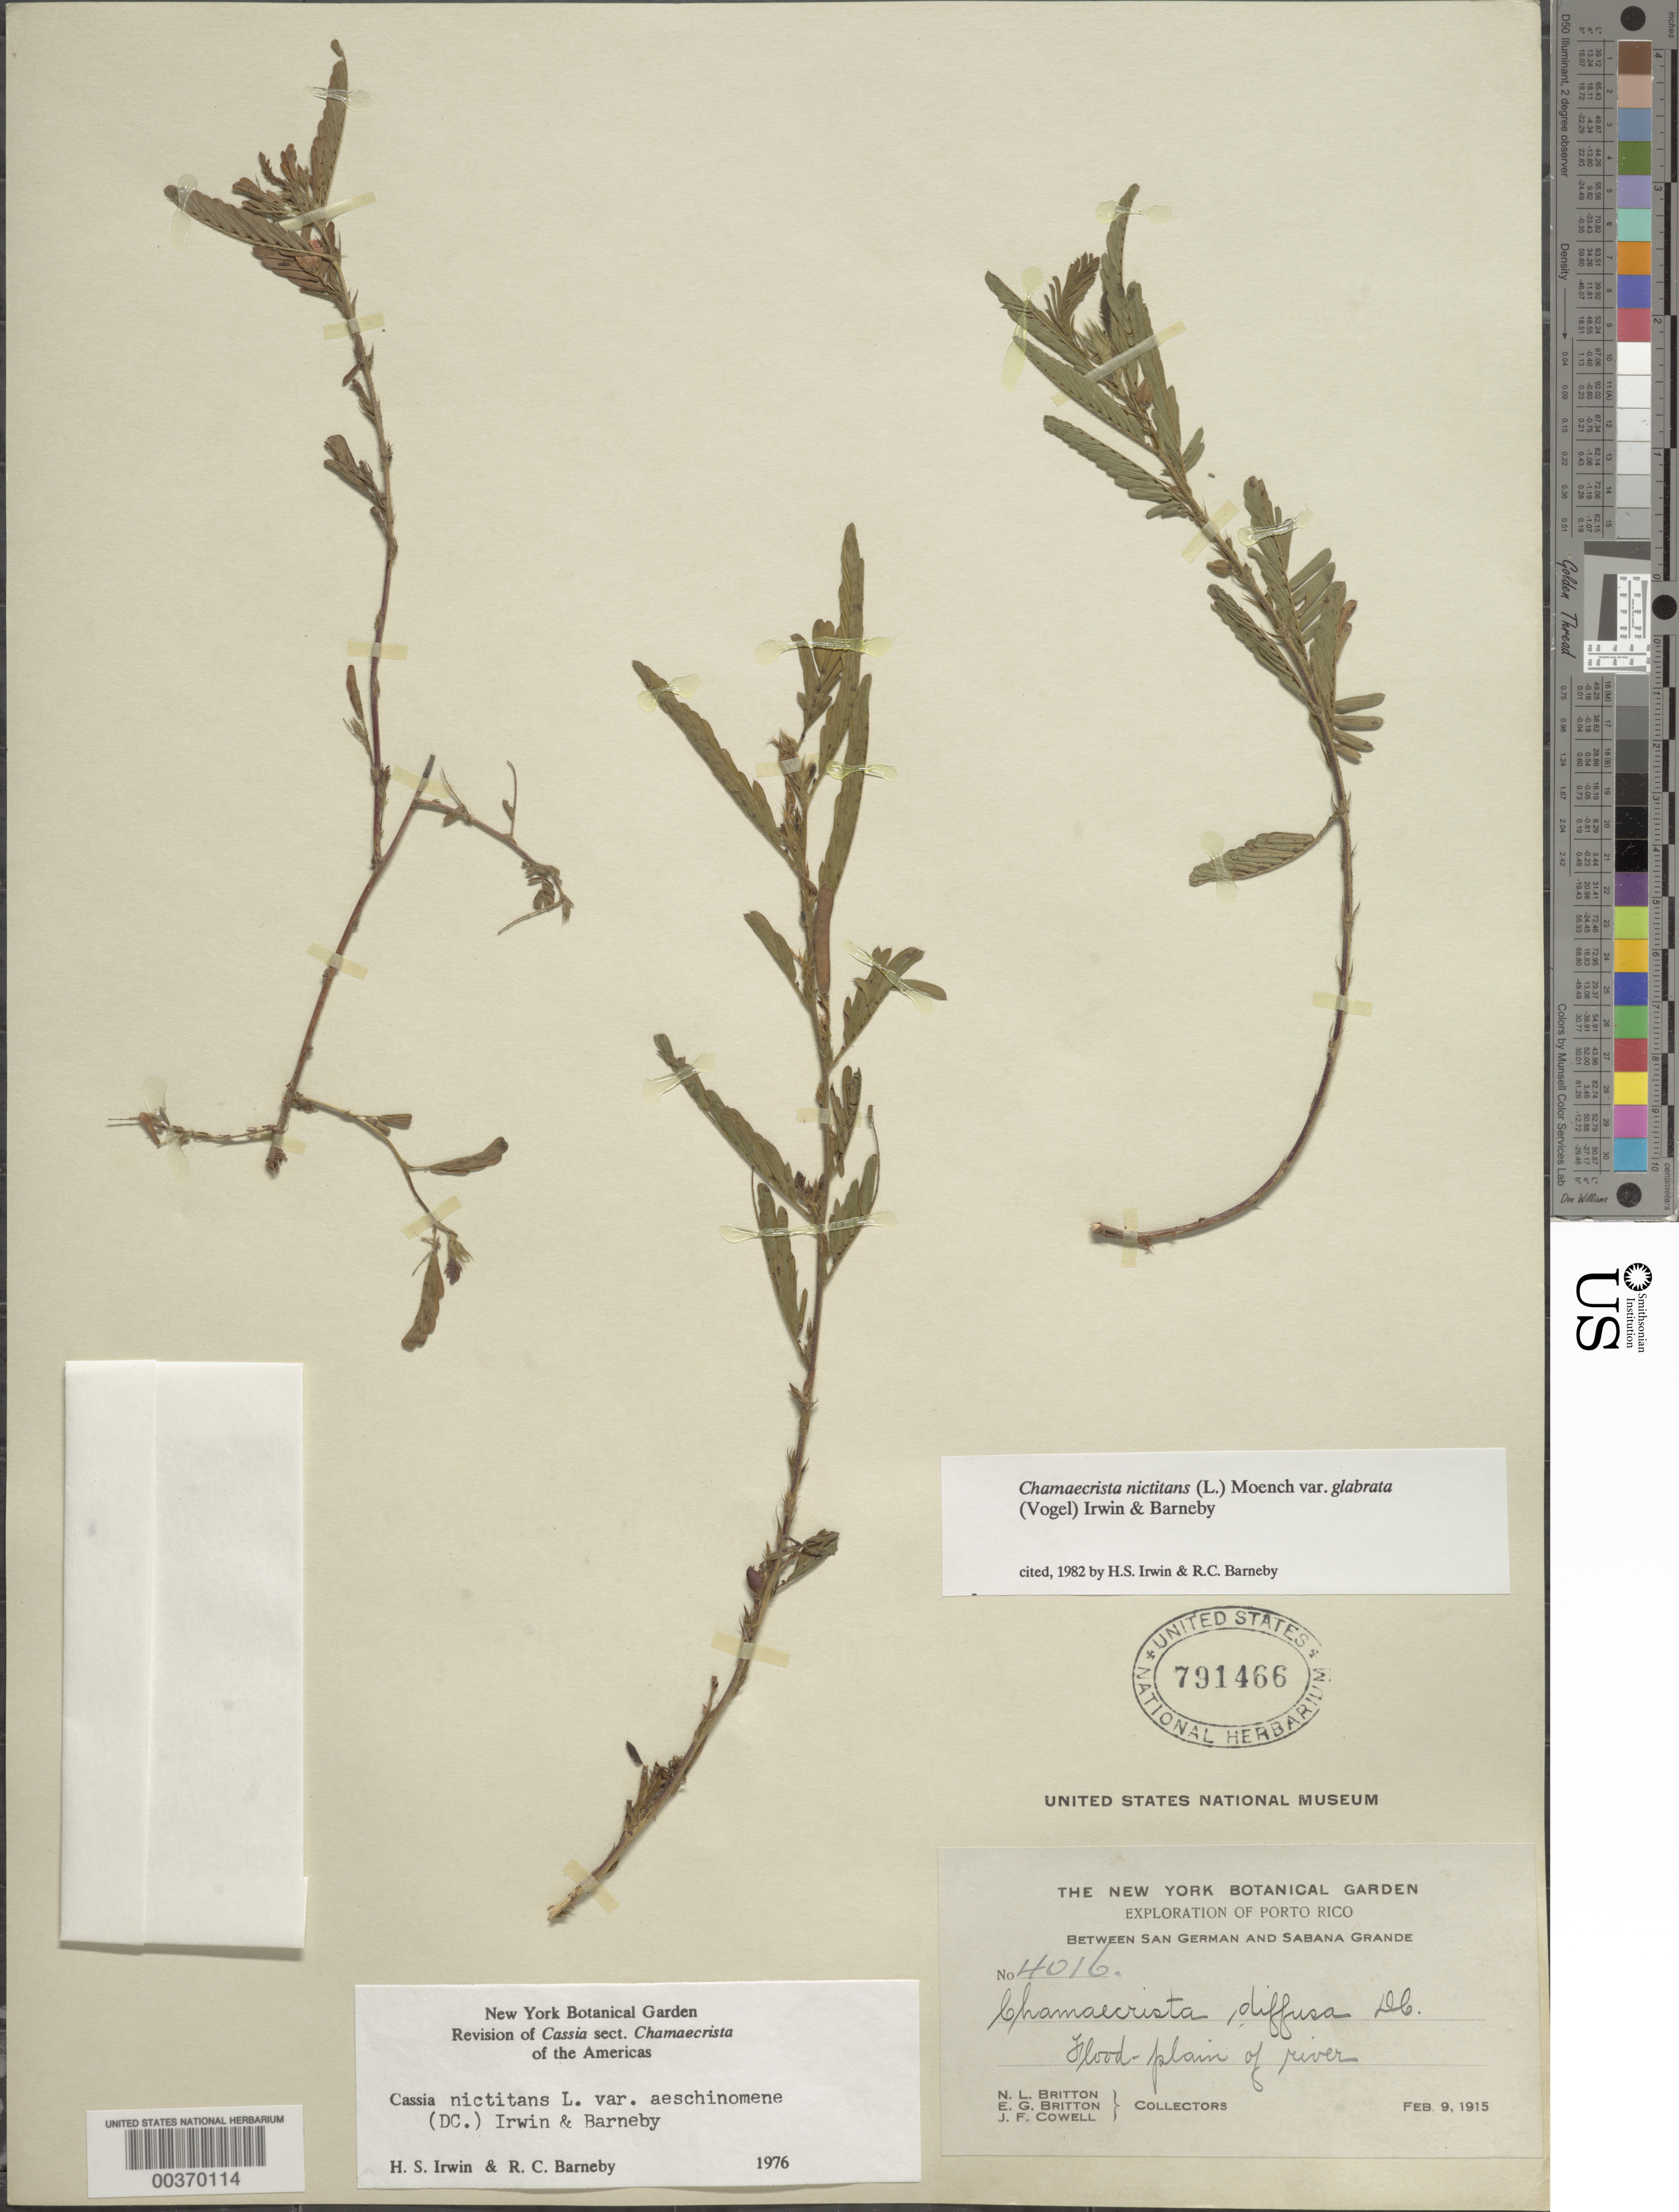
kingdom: Plantae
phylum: Tracheophyta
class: Magnoliopsida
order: Fabales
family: Fabaceae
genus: Chamaecrista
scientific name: Chamaecrista nictitans var. glabrata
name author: (Vogel) H.S. Irwin & Barneby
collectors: N. Britton, E. G. Britton & J. F. Cowell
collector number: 4016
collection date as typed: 09 Feb 1915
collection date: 1915-02-09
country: Puerto Rico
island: Greater Antilles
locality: Between san german and sabana grande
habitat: Flood plain of river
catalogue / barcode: US 791466